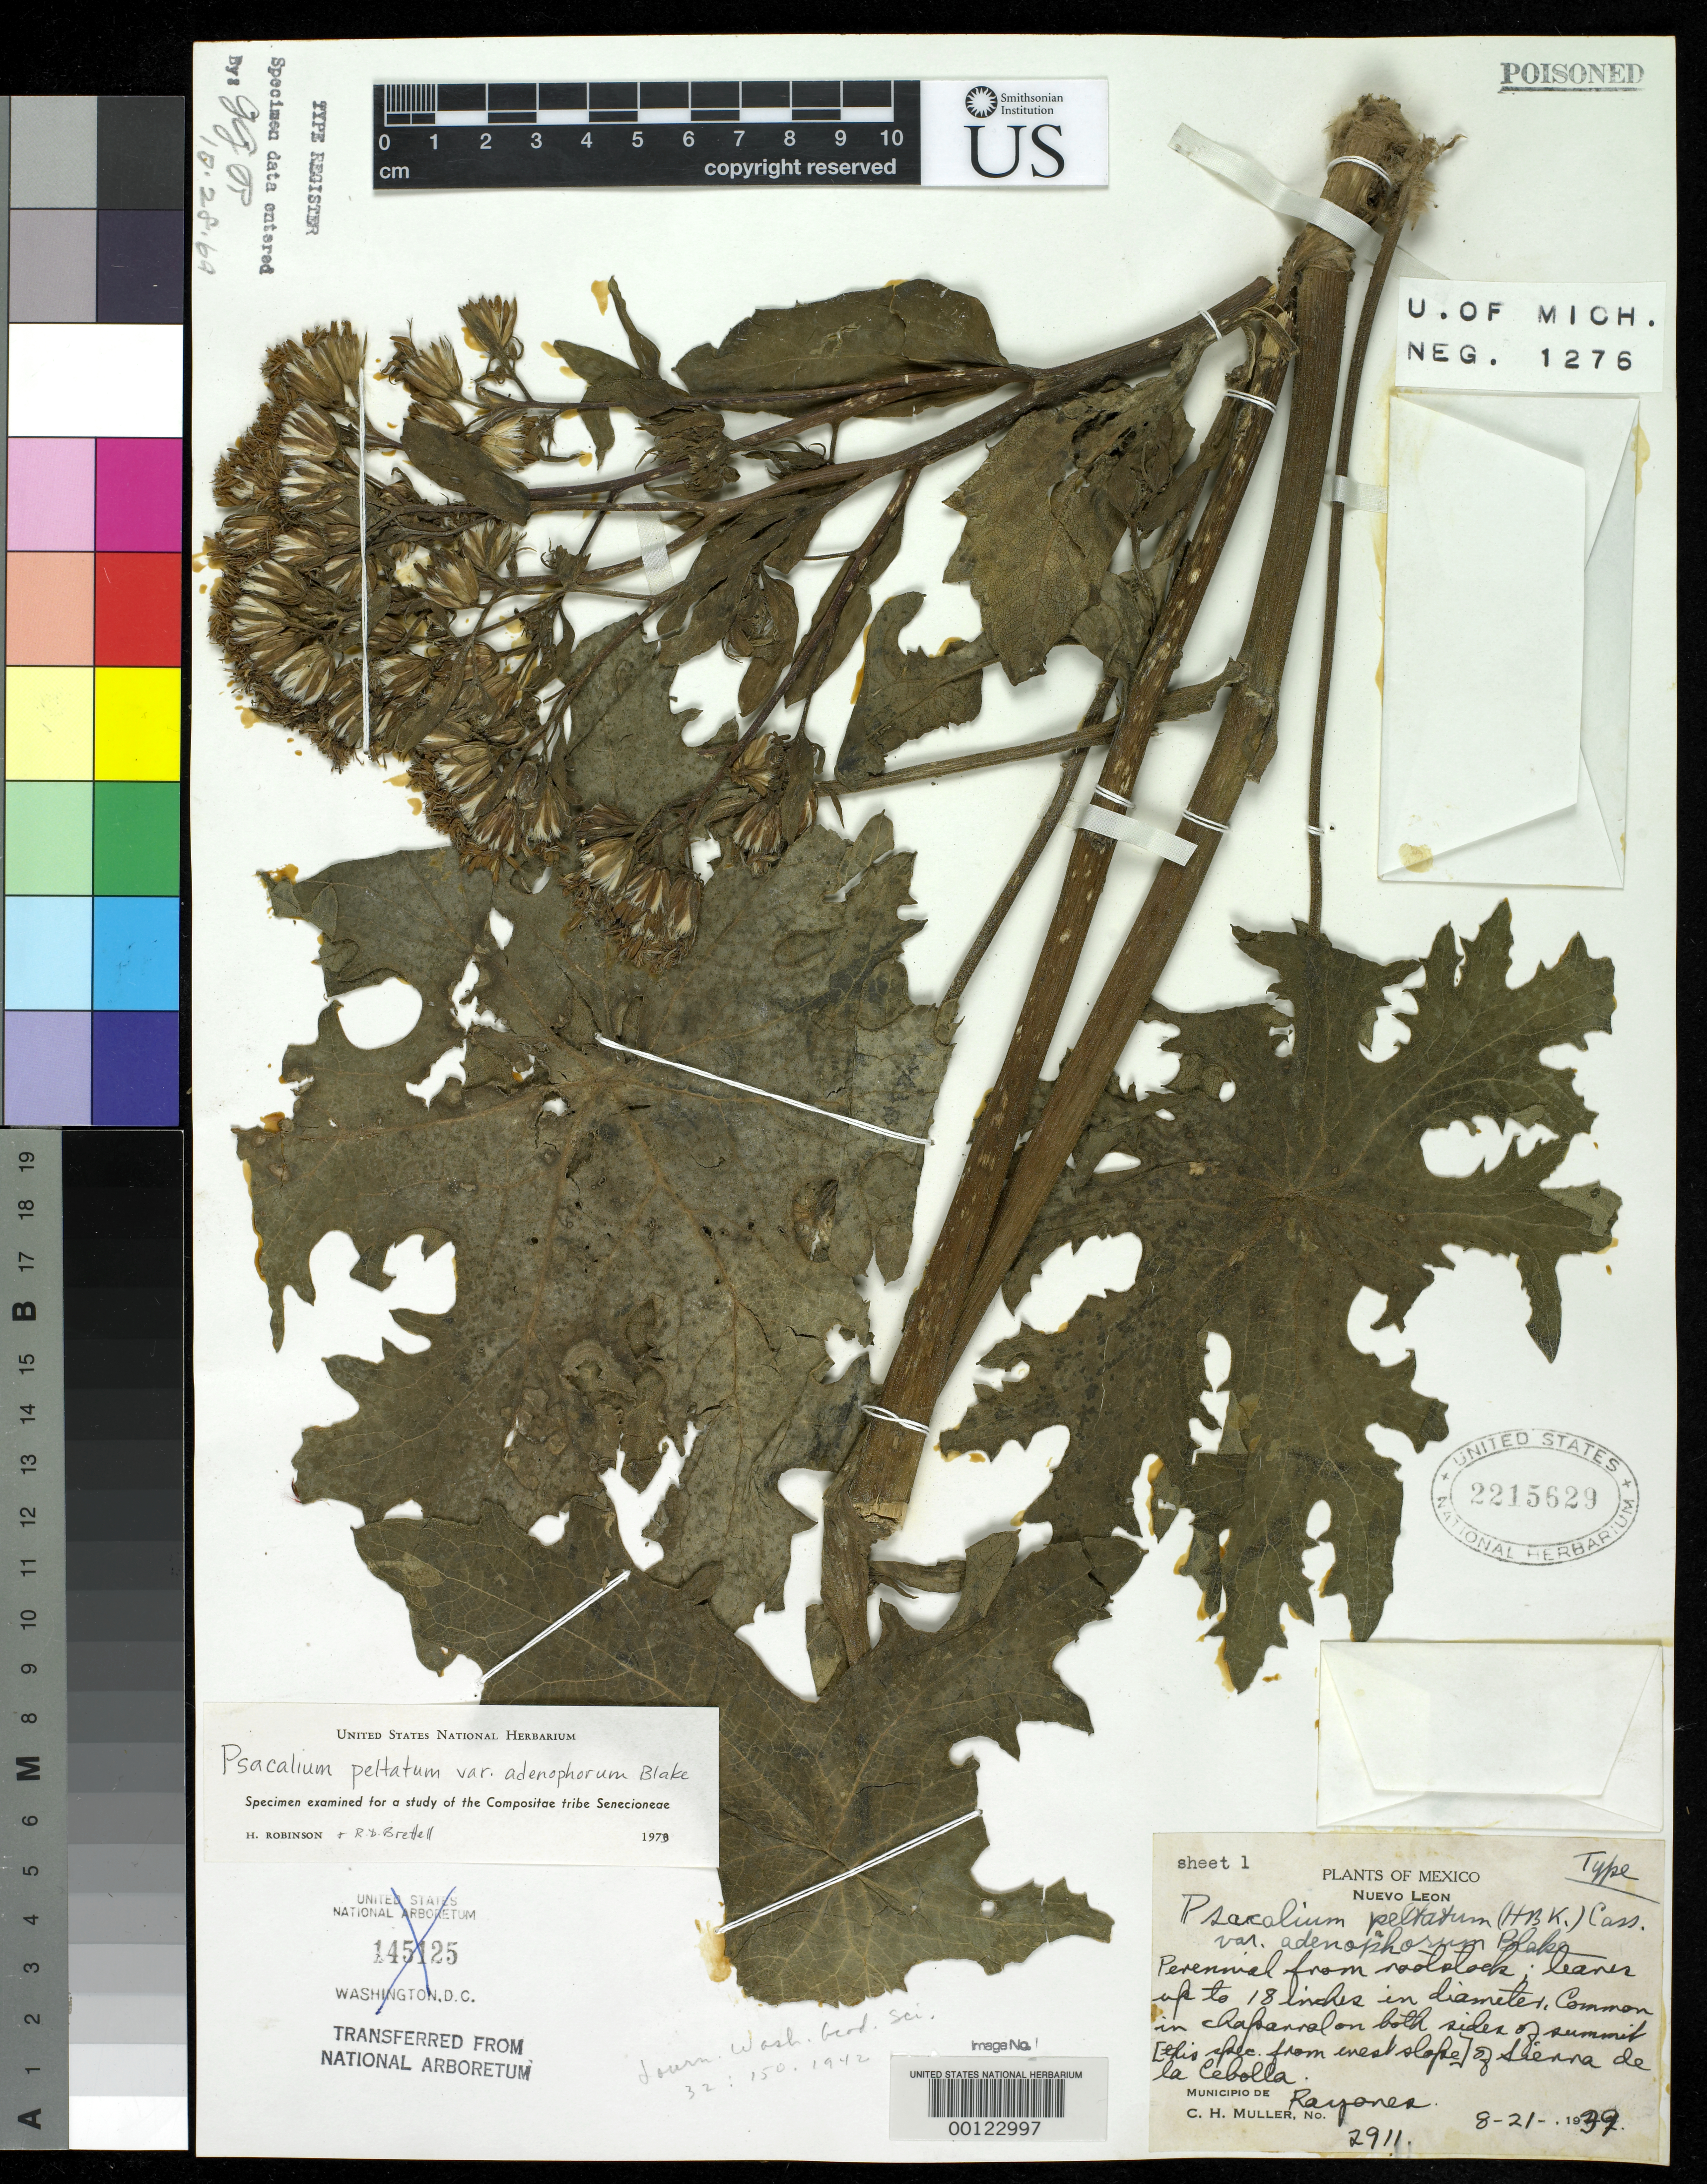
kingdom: Plantae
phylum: Tracheophyta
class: Magnoliopsida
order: Asterales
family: Asteraceae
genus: Psacalium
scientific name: Psacalium peltatum var. adenophorum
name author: S.F. Blake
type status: Holotype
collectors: C. H. Muller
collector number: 2911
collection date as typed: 21 Aug 1939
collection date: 1939-08-21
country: Mexico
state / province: Nuevo León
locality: Sierra de La Cebolla.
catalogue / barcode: US 2215629